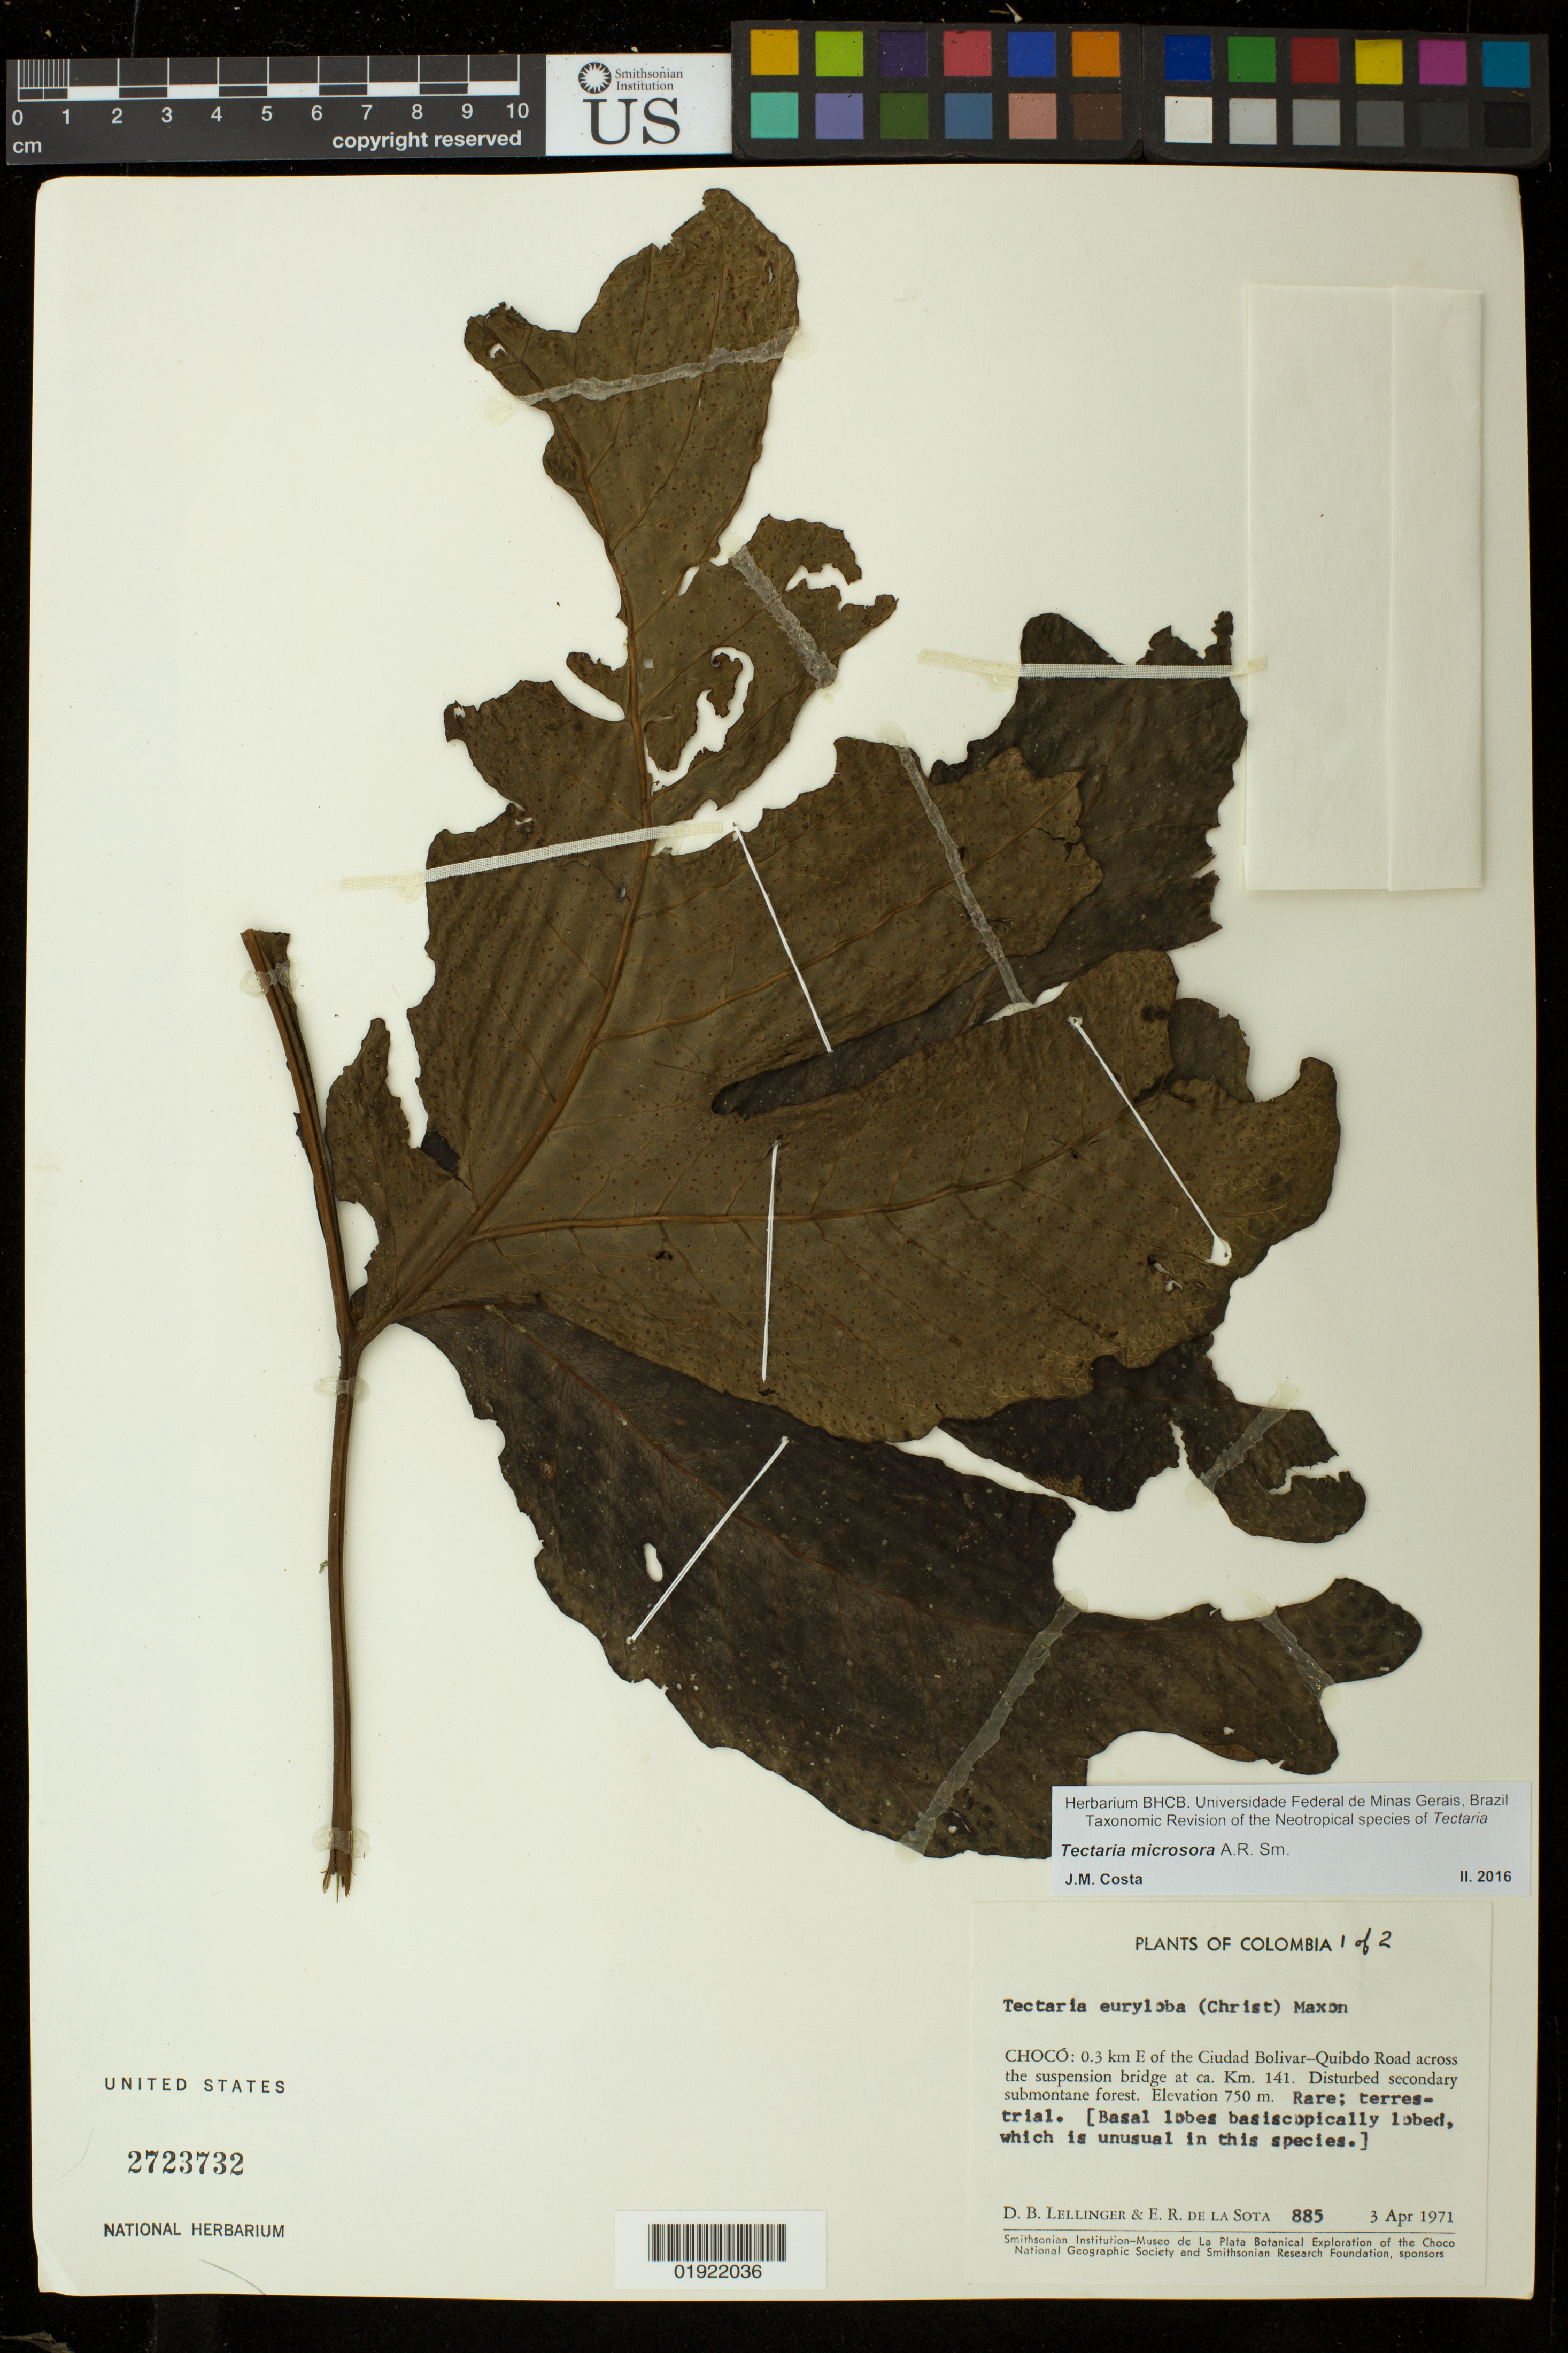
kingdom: Plantae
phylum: Tracheophyta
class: Polypodiopsida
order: Polypodiales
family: Tectariaceae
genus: Tectaria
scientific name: Tectaria microsora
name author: A.R. Sm.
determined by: Costa, J. M.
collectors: D. B. Lellinger & E. R. de la Sota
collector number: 885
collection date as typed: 3 April 1971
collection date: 1971-04-03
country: Colombia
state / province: Chocó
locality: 0.3 km E of the Ciudad Bolívar-Quibdo Road across the supsension bridge at ca. Km. 141.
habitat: disturbed secondary submontane forest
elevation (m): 750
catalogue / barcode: US 2723732